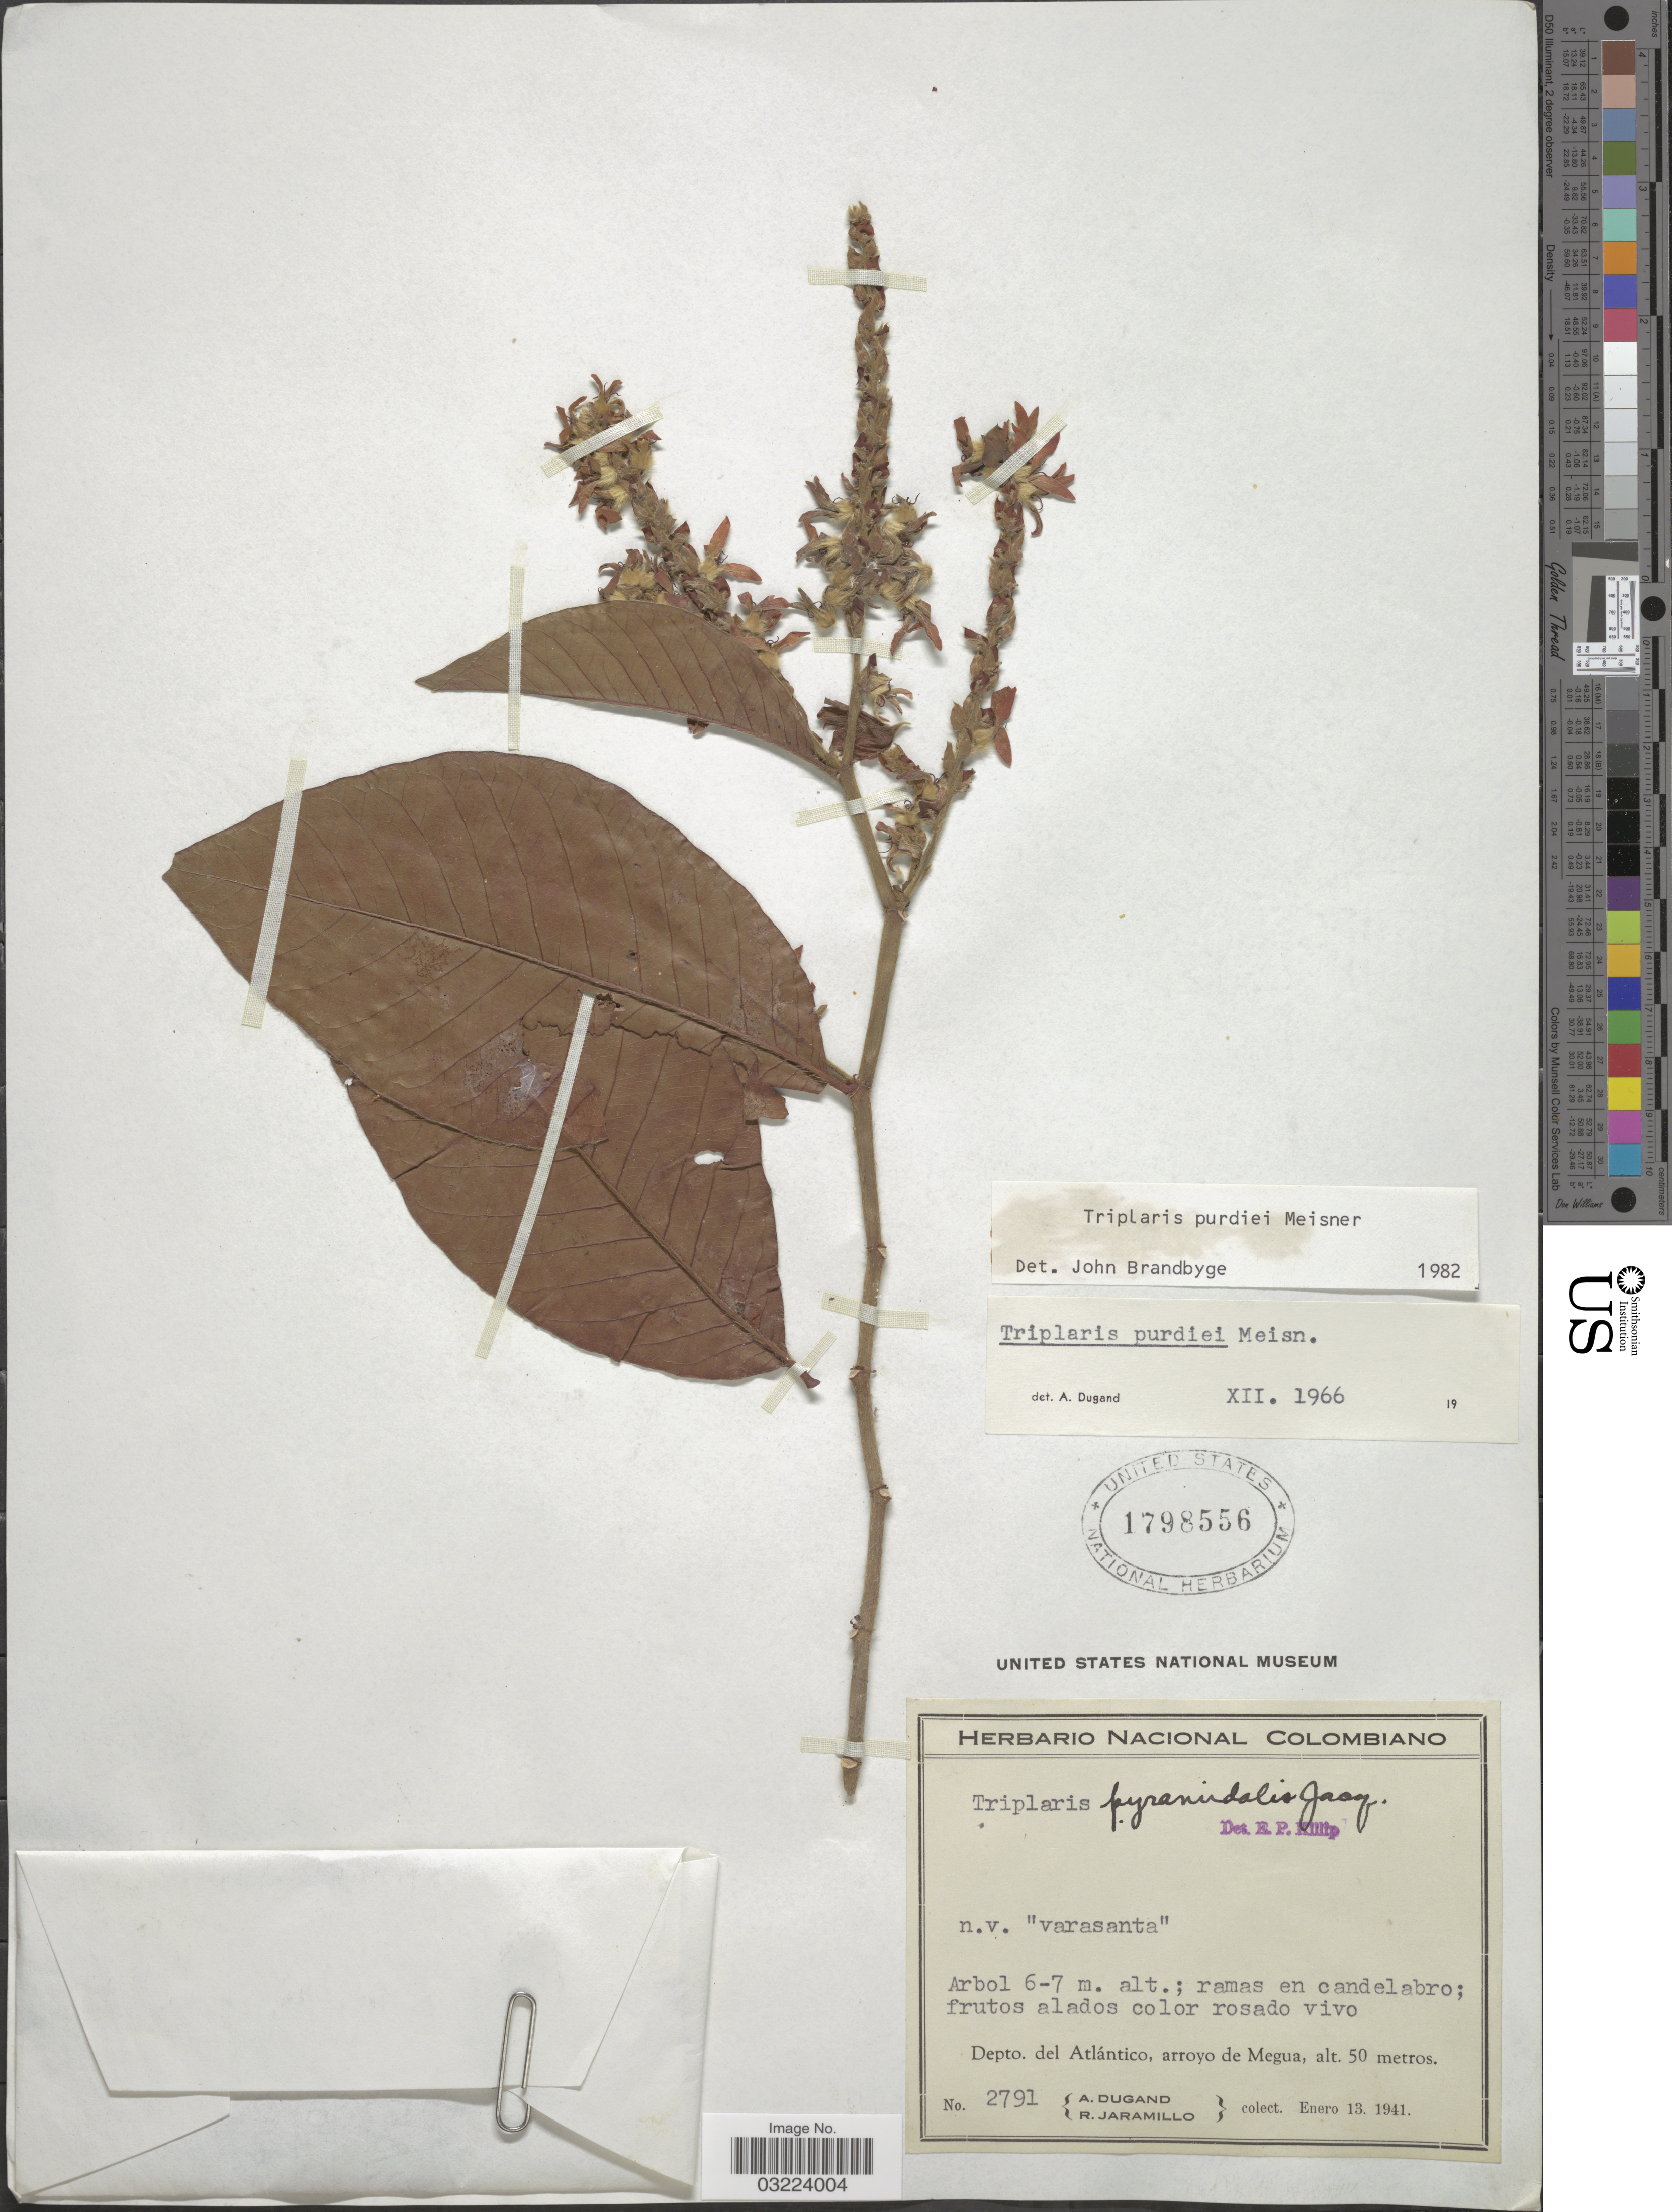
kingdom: Plantae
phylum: Tracheophyta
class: Magnoliopsida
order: Caryophyllales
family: Polygonaceae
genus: Triplaris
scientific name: Triplaris purdiei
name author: Meisn.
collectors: A. Dugand & R. Jaramillo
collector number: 2791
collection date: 1941-01-13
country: Colombia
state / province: Atlántico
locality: Depto. del Atlántico, arroyo de Megua.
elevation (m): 50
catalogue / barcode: US 1798556